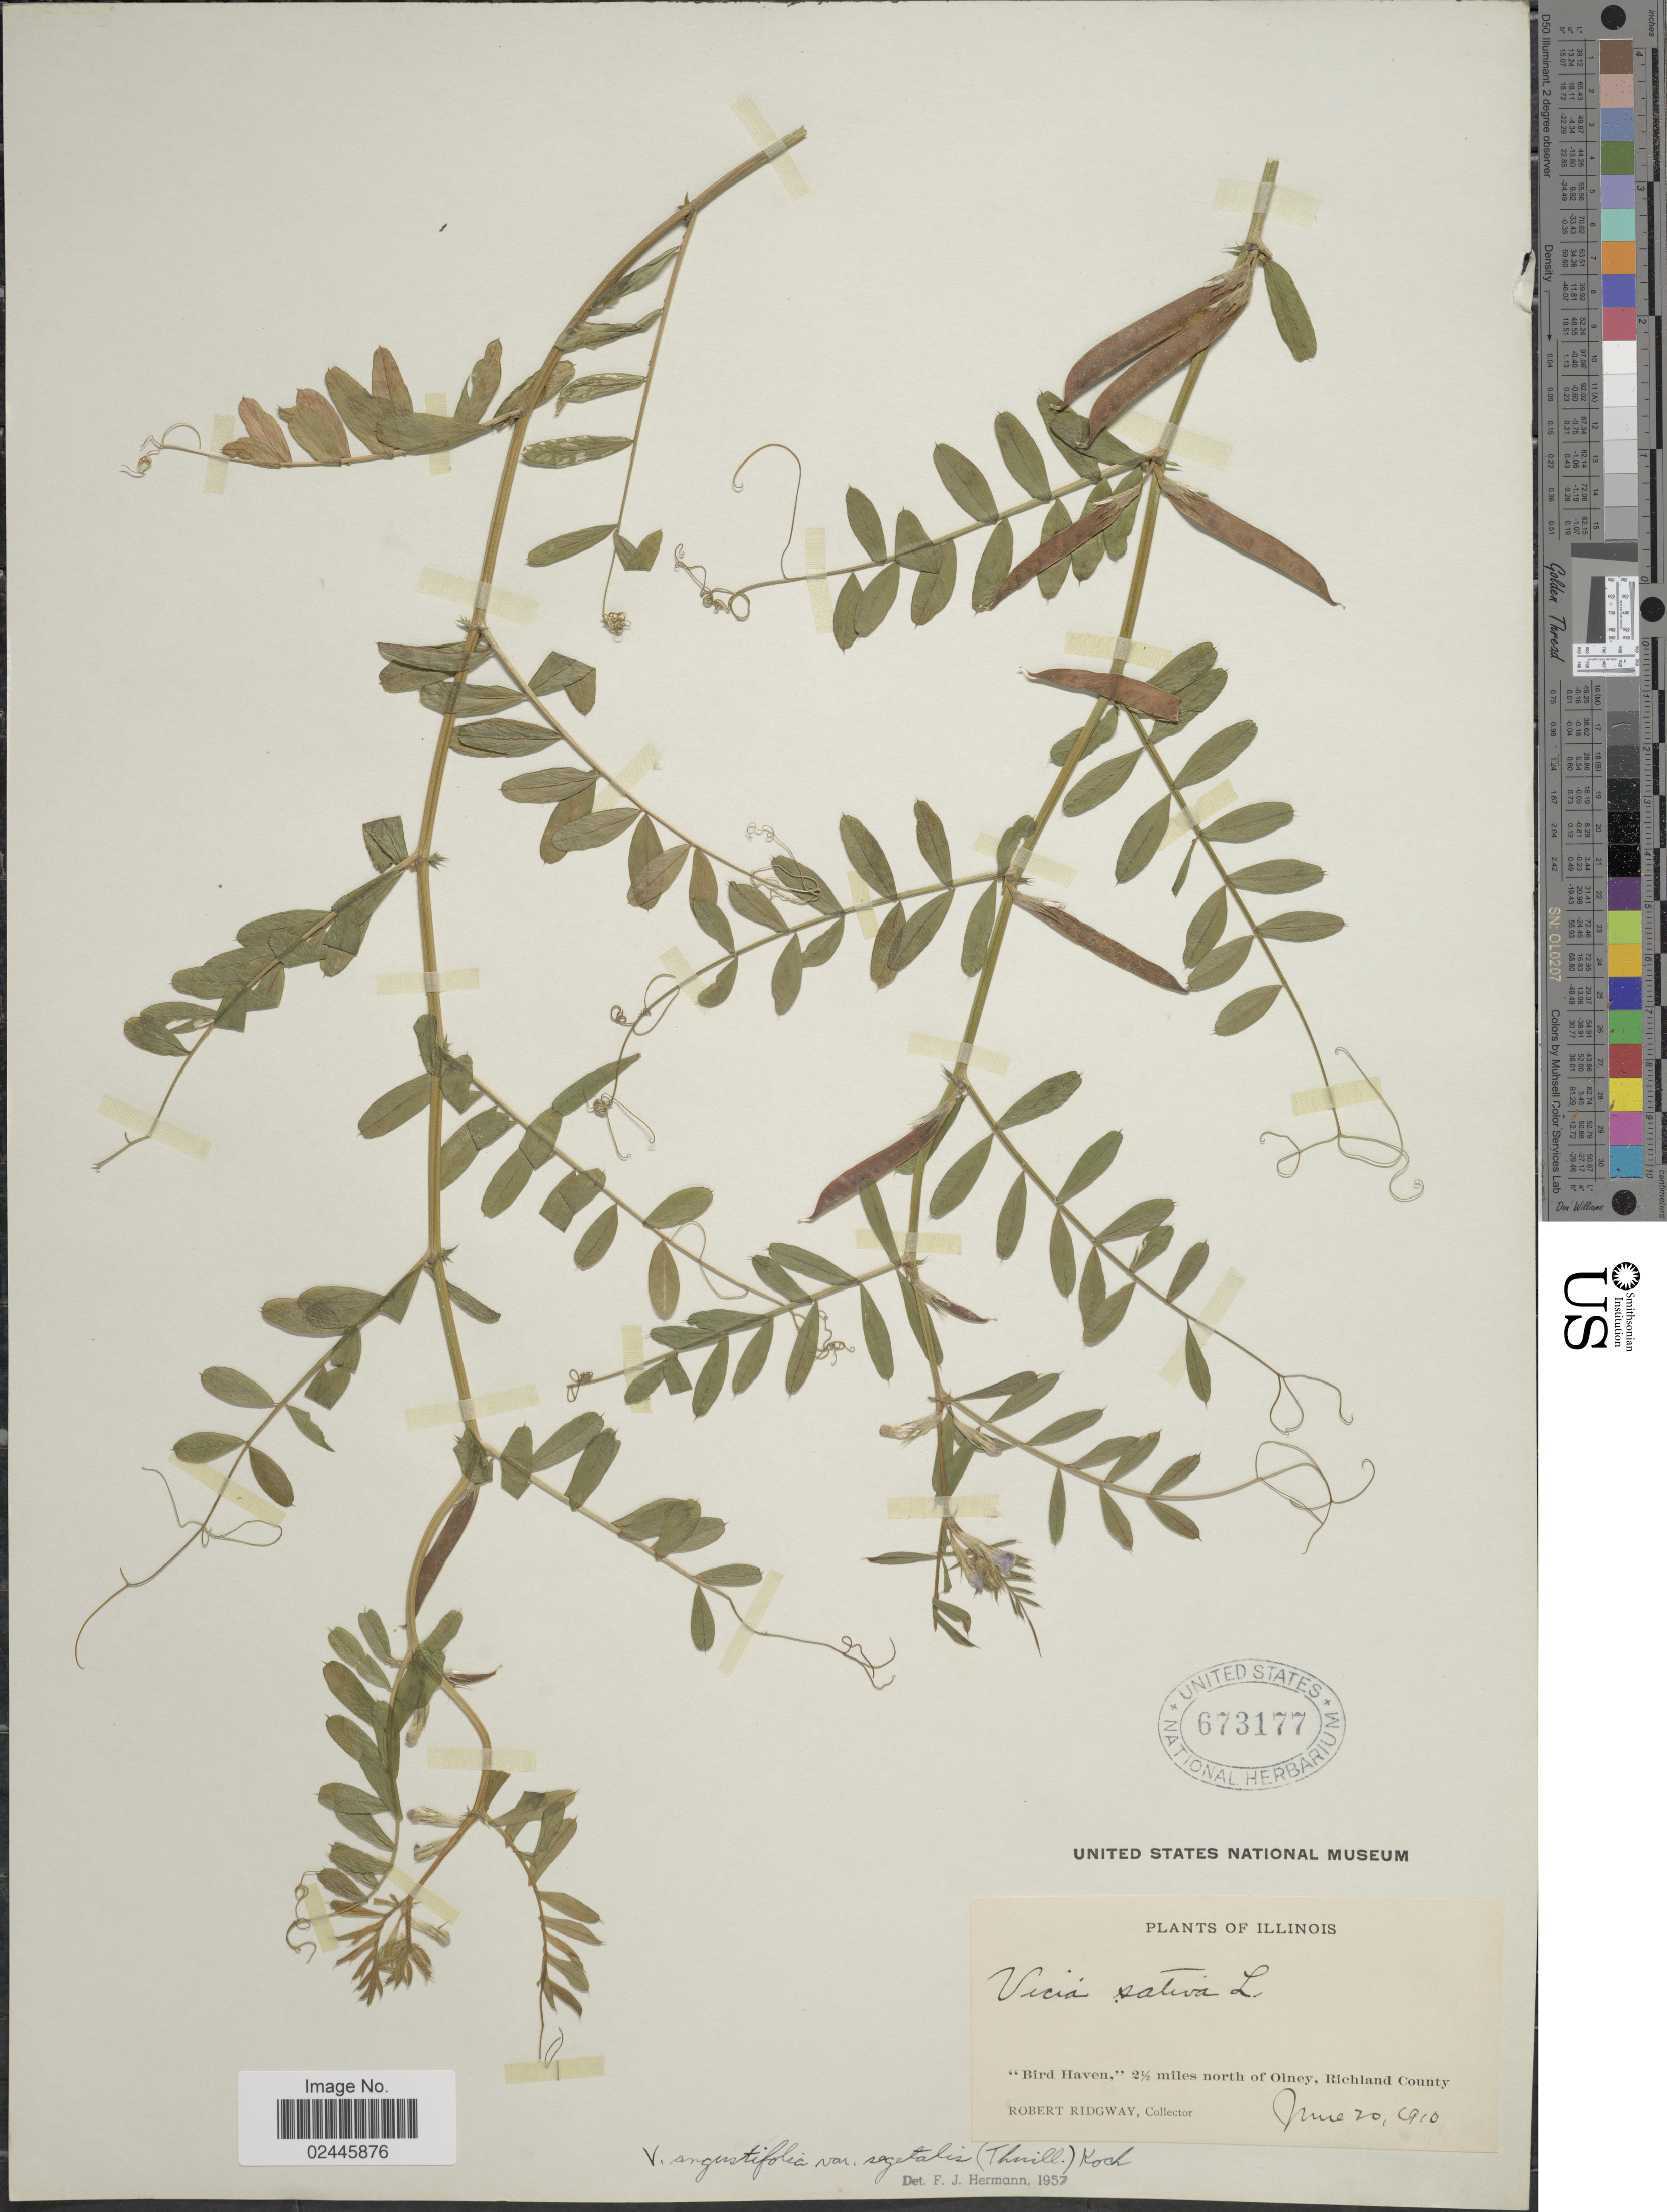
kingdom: Plantae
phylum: Tracheophyta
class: Magnoliopsida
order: Fabales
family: Fabaceae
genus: Vicia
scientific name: Vicia angustifolia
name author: L.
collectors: R. Ridgeway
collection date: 1910-06-20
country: United States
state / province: Illinois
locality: Bird Heaven,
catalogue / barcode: US 673177